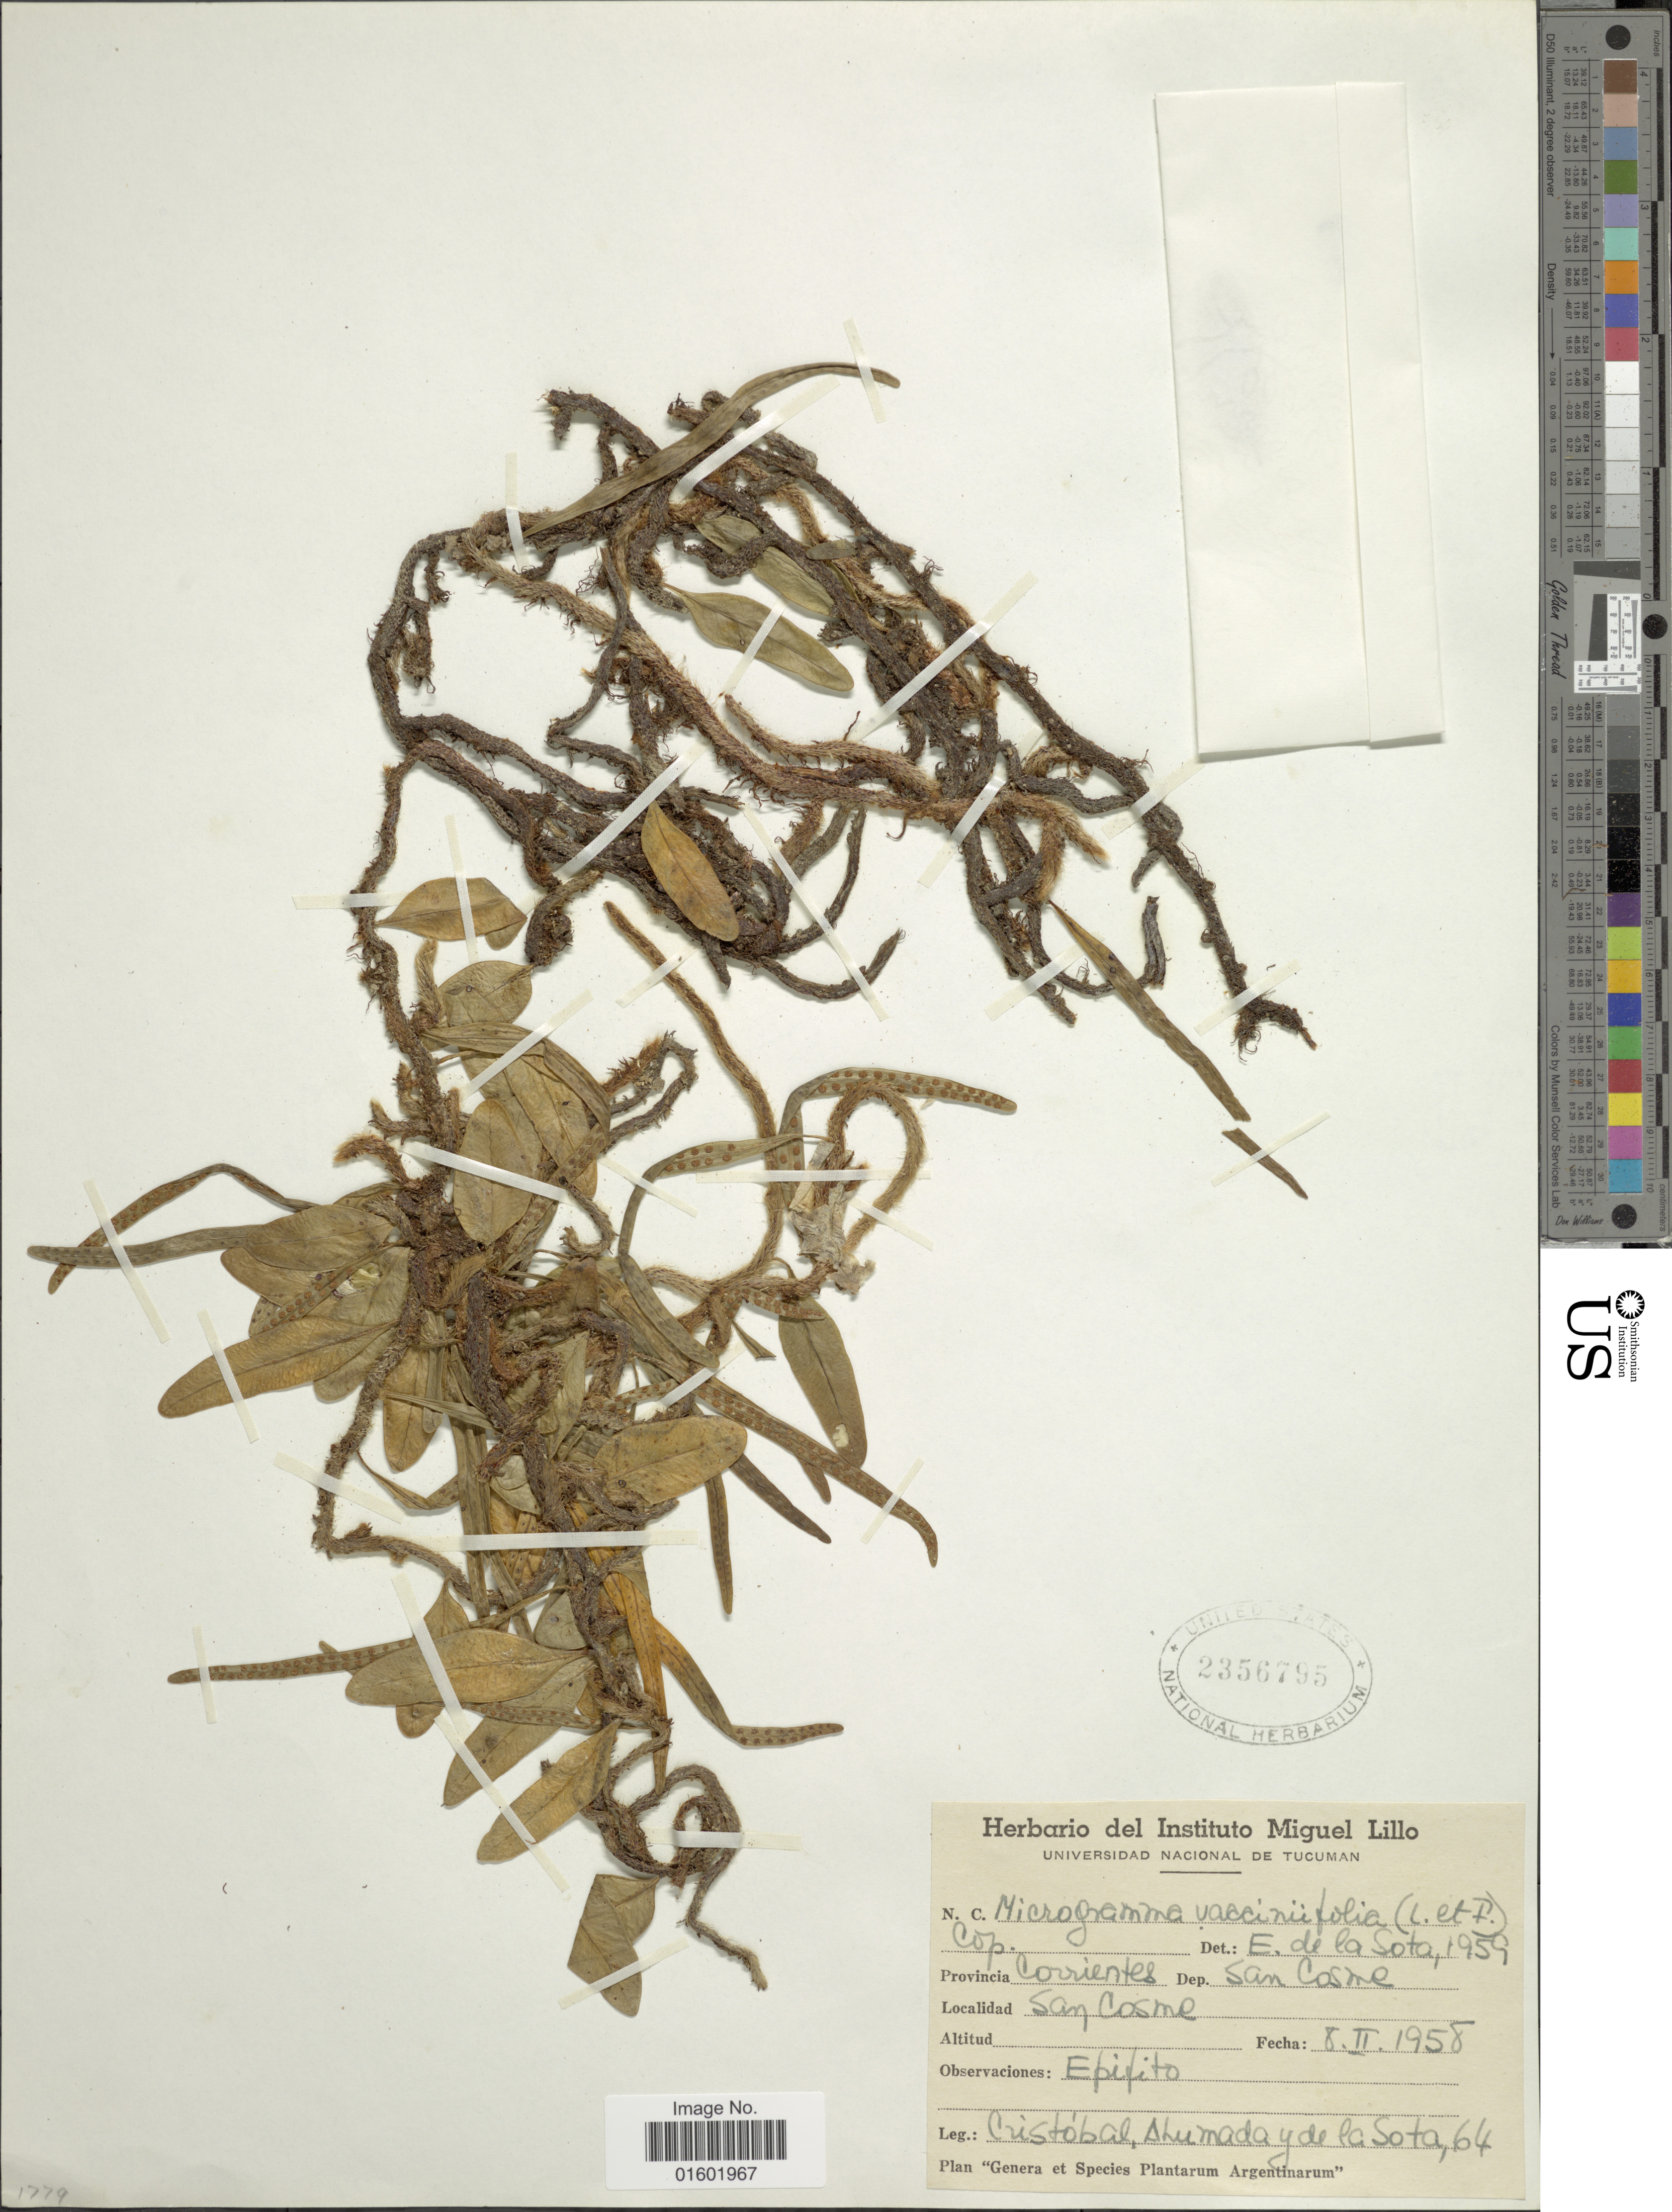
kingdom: Plantae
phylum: Tracheophyta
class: Polypodiopsida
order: Polypodiales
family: Polypodiaceae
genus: Microgramma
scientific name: Microgramma vaccinifolia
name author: (Langsd. & Fisch.) Copel.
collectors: -. Cristobal, -- Ahumada & de la Sota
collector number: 64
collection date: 1958-02-08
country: Argentina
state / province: Corrientes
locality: San Cosme, Dept. San Cosme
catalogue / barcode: US 2356795